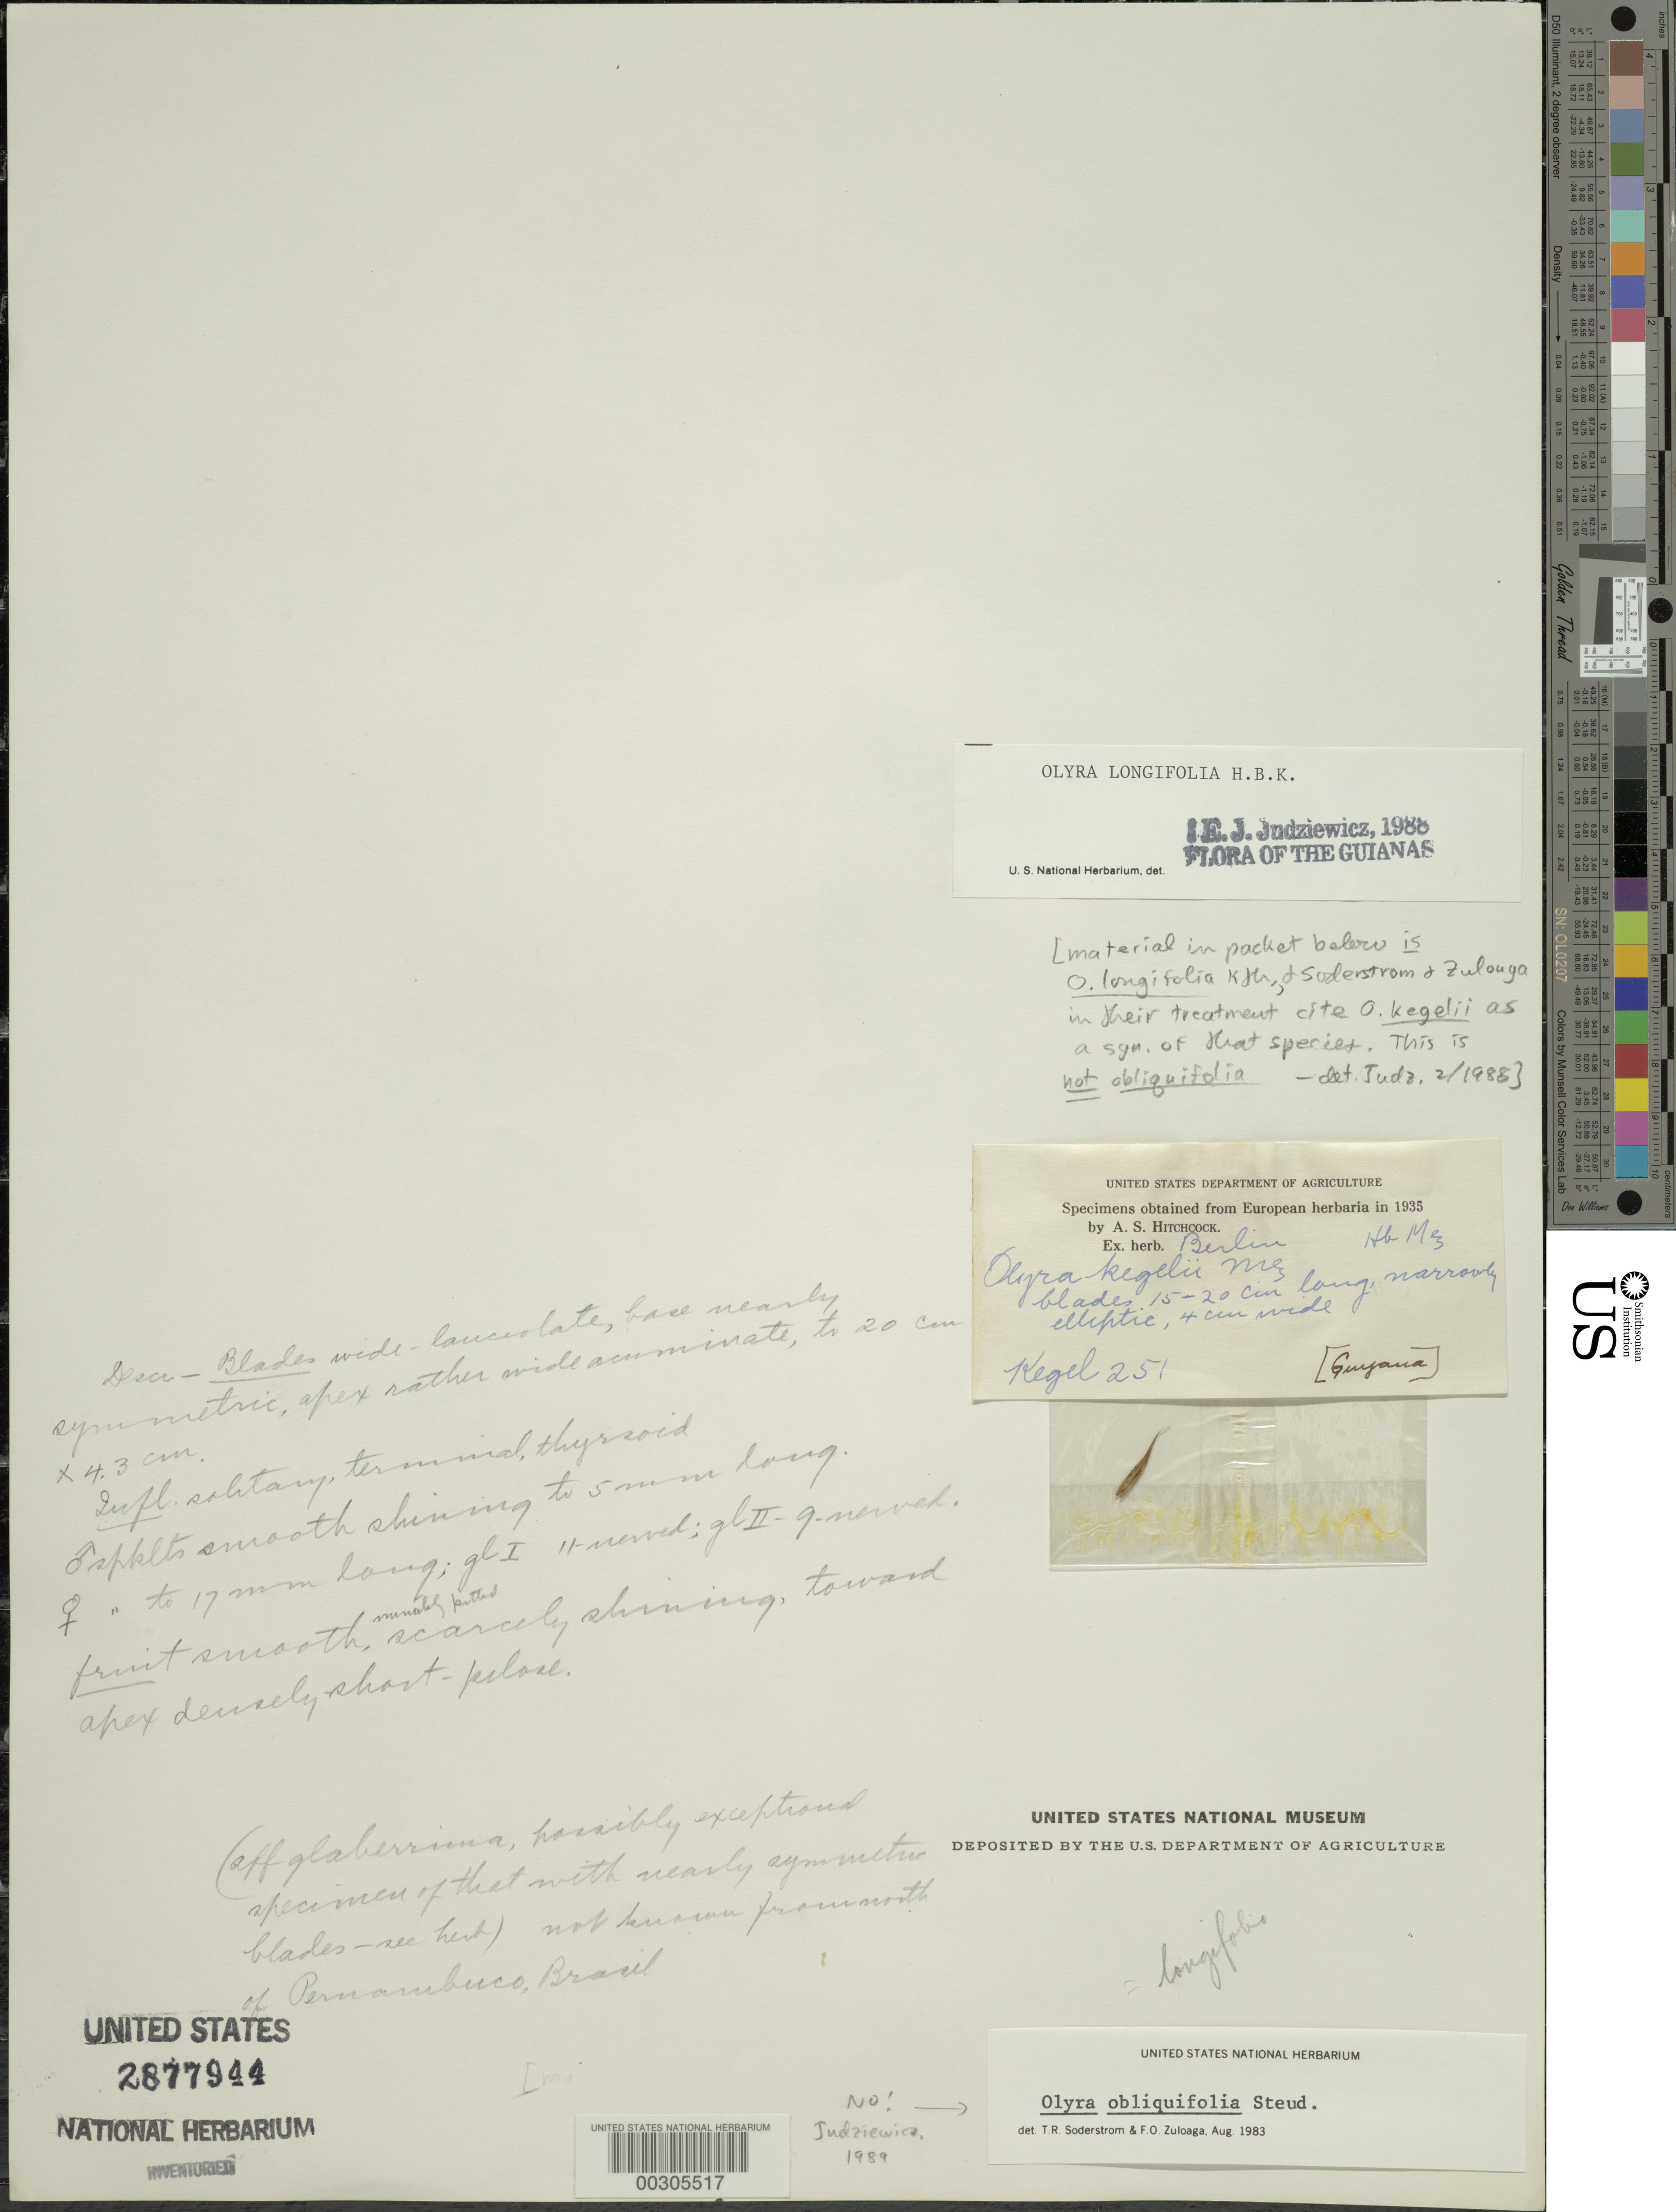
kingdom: Plantae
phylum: Tracheophyta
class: Liliopsida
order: Poales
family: Poaceae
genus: Olyra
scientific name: Olyra kegelii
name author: Mez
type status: Type Fragment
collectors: H. Kegel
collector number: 251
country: Suriname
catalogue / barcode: US 2877944